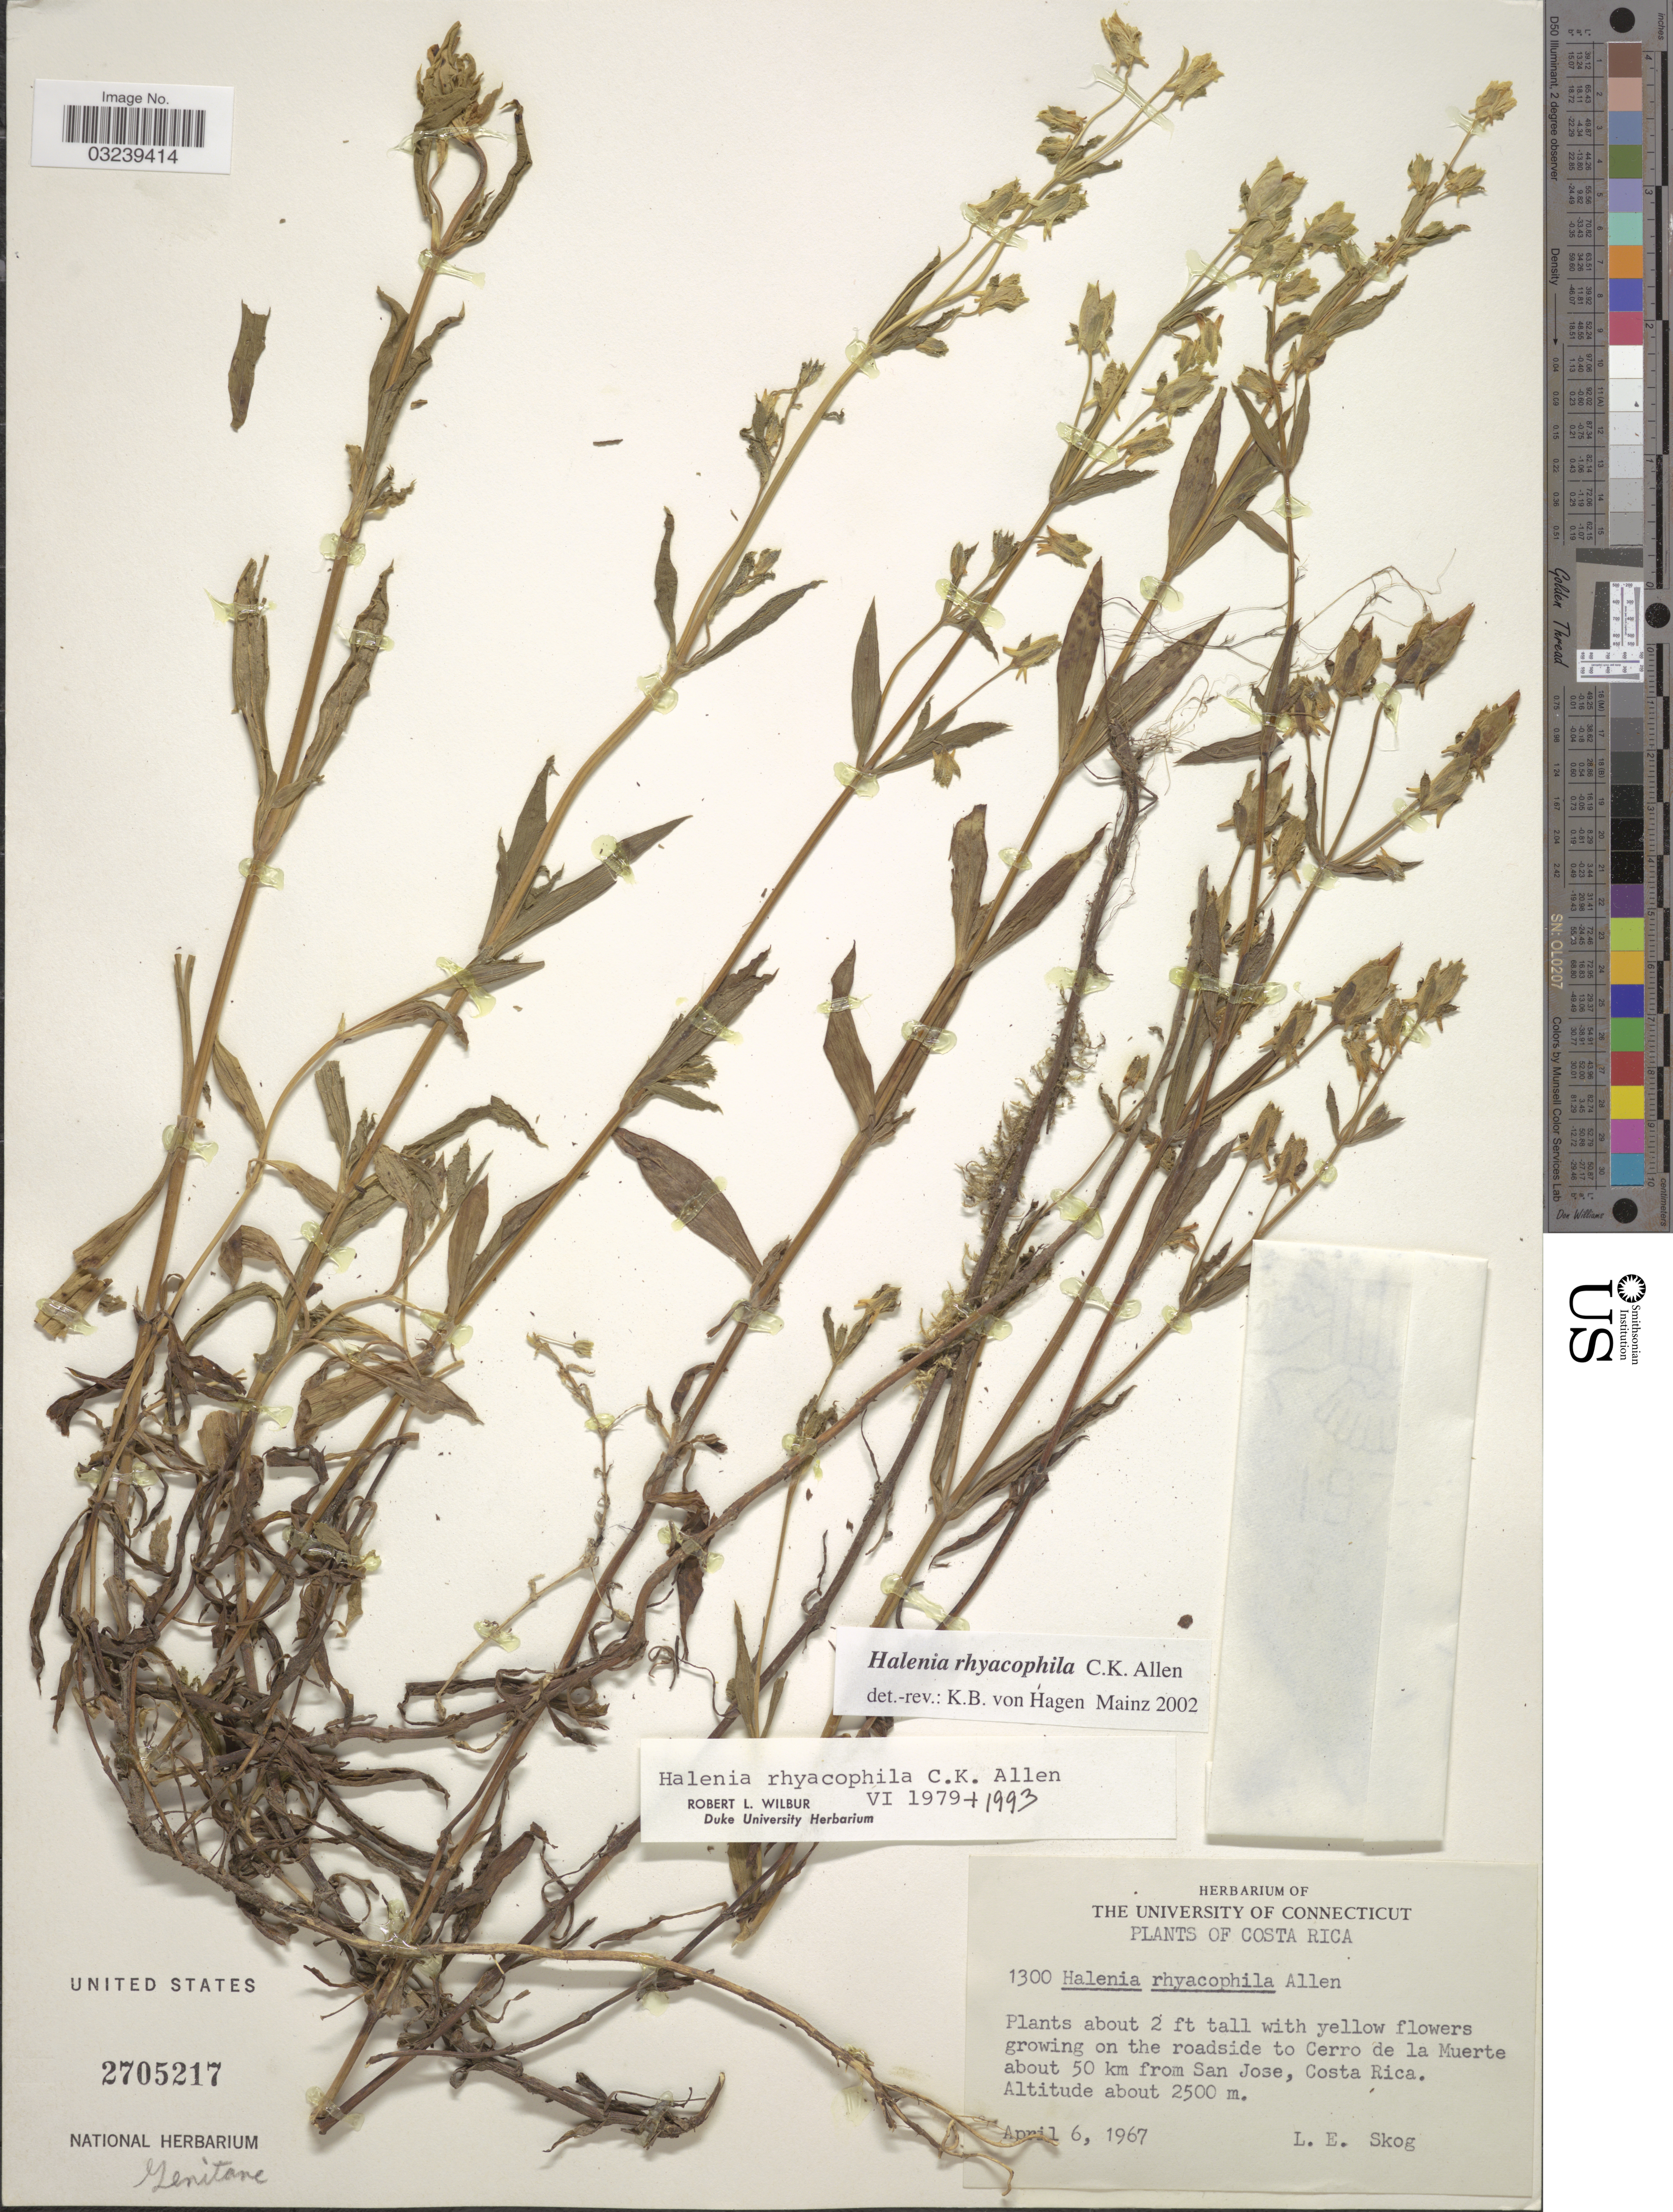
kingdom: Plantae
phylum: Tracheophyta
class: Magnoliopsida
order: Gentianales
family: Gentianaceae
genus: Halenia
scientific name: Halenia rhyacophila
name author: C.K. Allen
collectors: L. E. Skog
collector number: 1300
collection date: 1967-04-06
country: Costa Rica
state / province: San José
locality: Growing on the roadside to Cerro de la Muerte about 50 km from San Jose.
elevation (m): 2500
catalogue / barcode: US 2705217